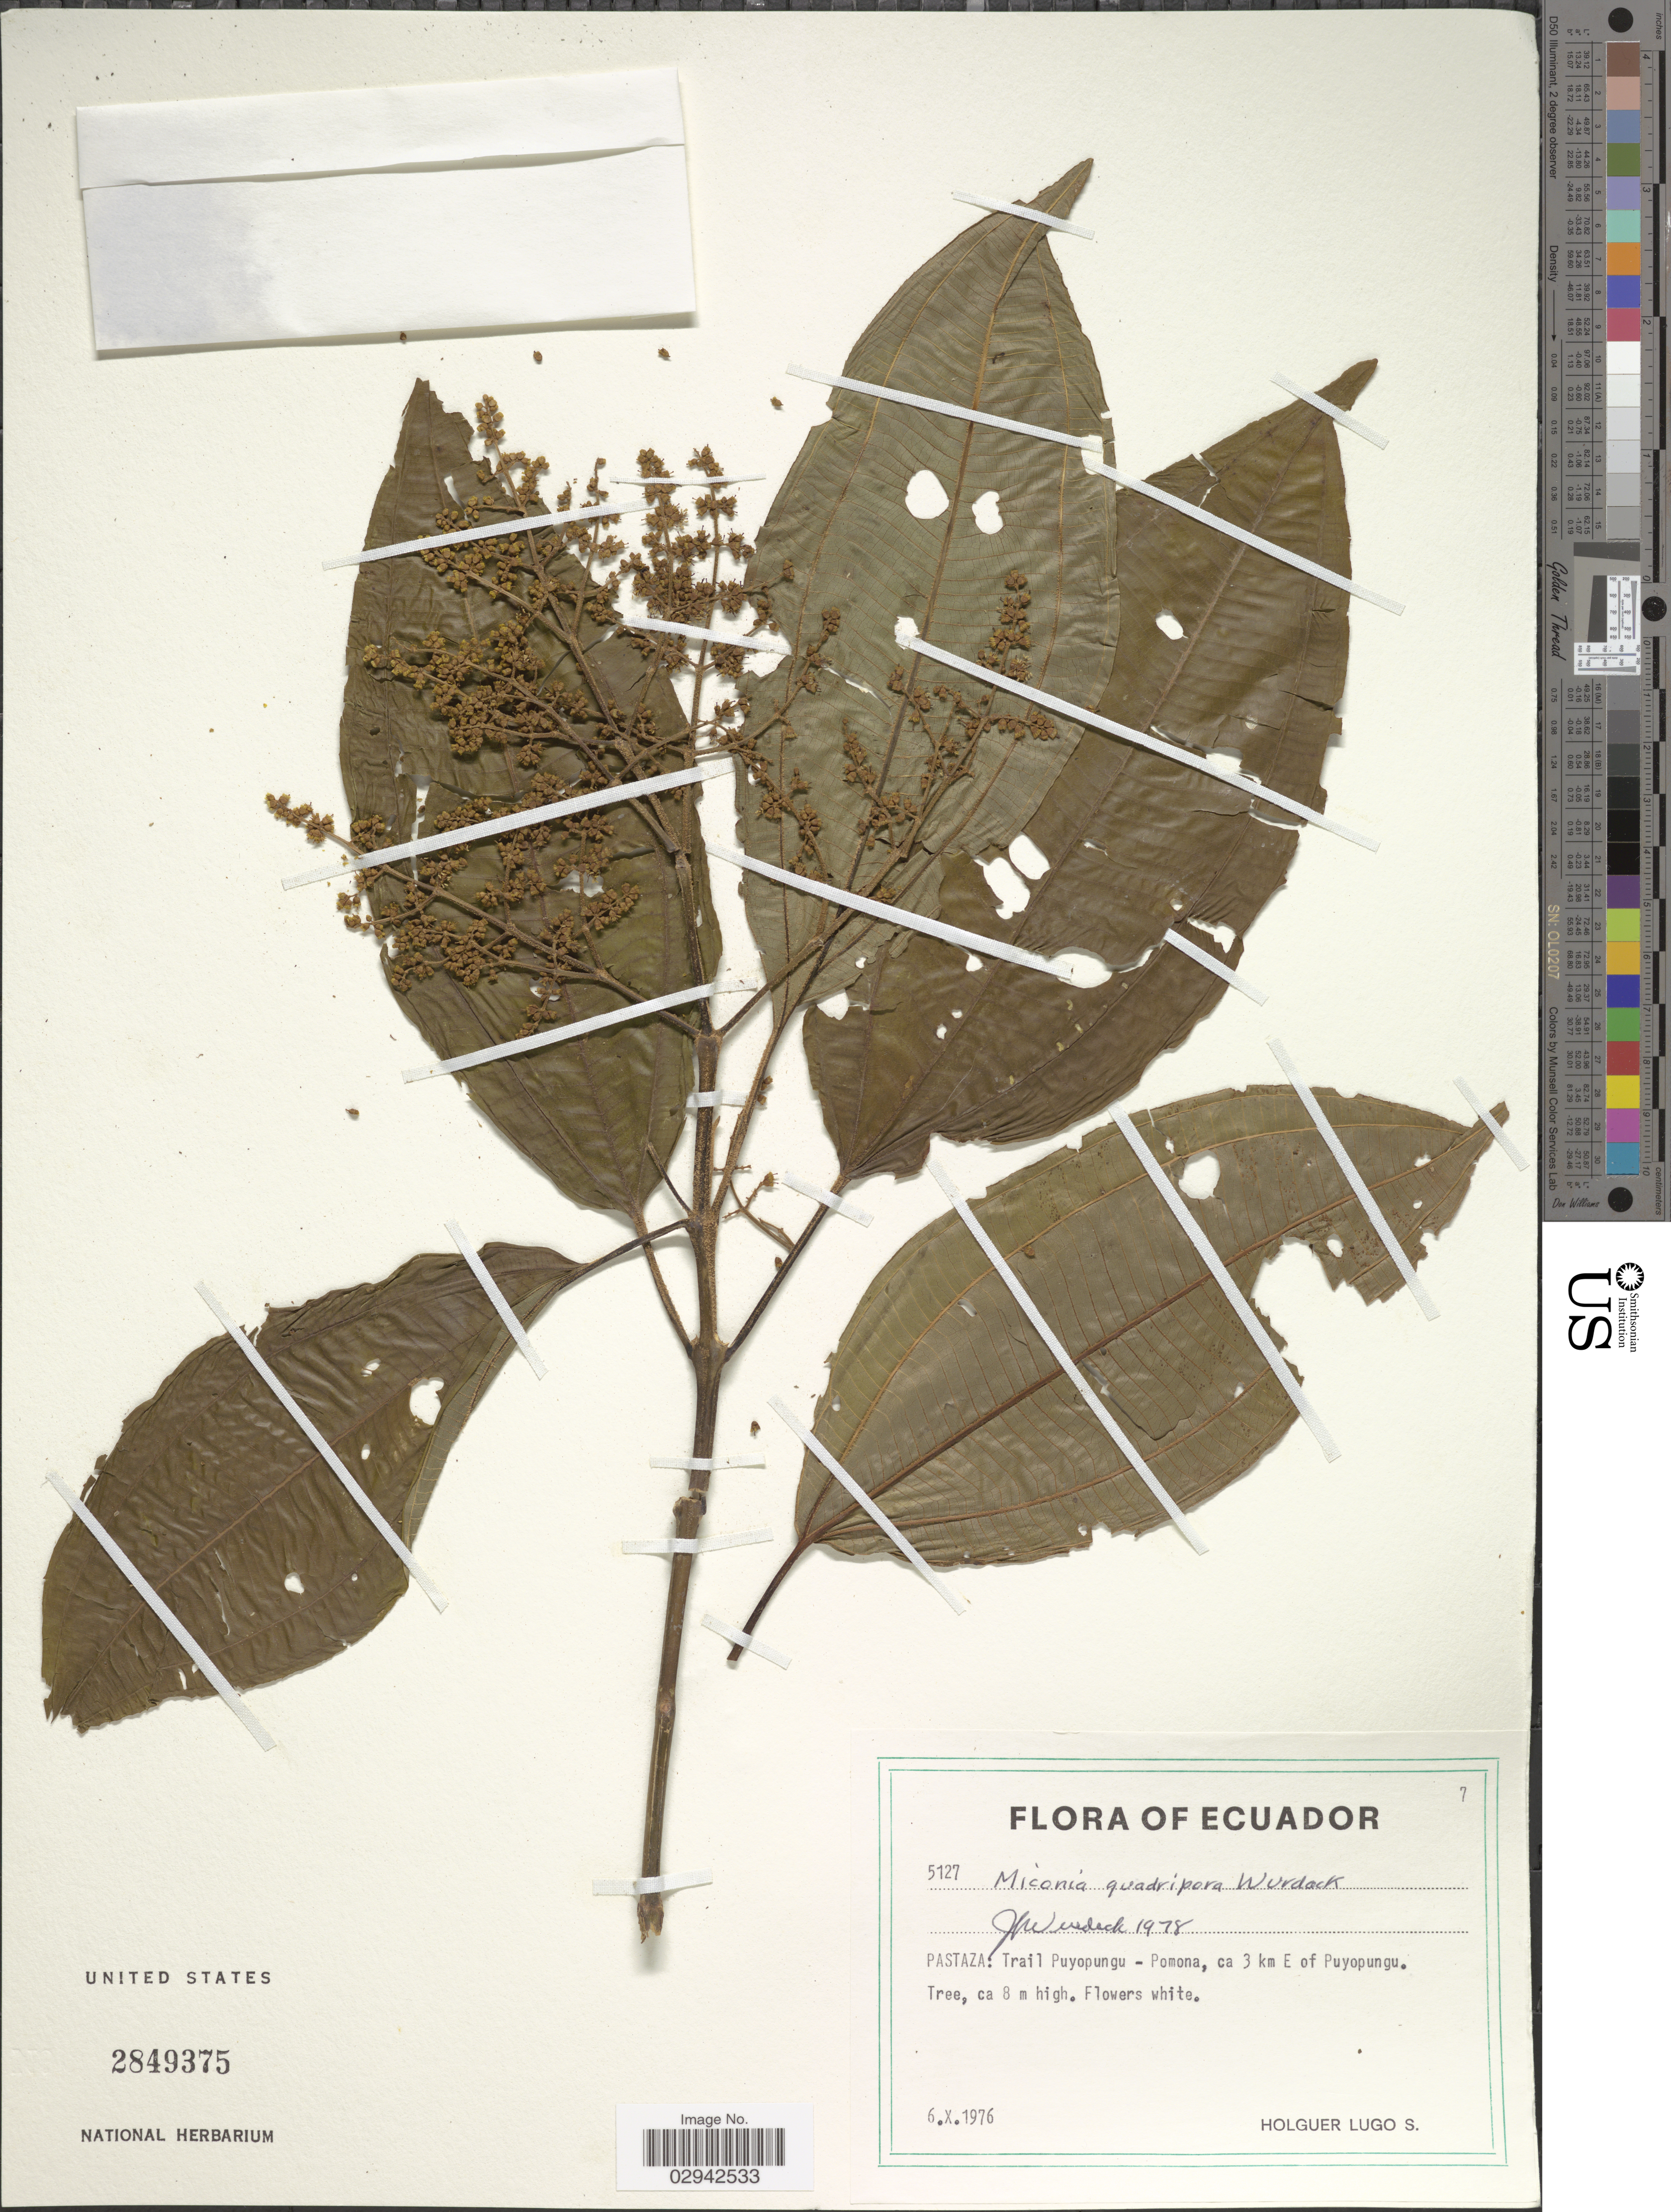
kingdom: Plantae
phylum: Tracheophyta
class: Magnoliopsida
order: Myrtales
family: Melastomataceae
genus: Miconia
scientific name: Miconia quadripora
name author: Wurdack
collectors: H. Lugo S.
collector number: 5127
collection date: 1976-10-06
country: Ecuador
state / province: Pastaza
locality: Trail Puyopungu - Pomona, ca 3 km E of Puyopungu.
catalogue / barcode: US 2849375